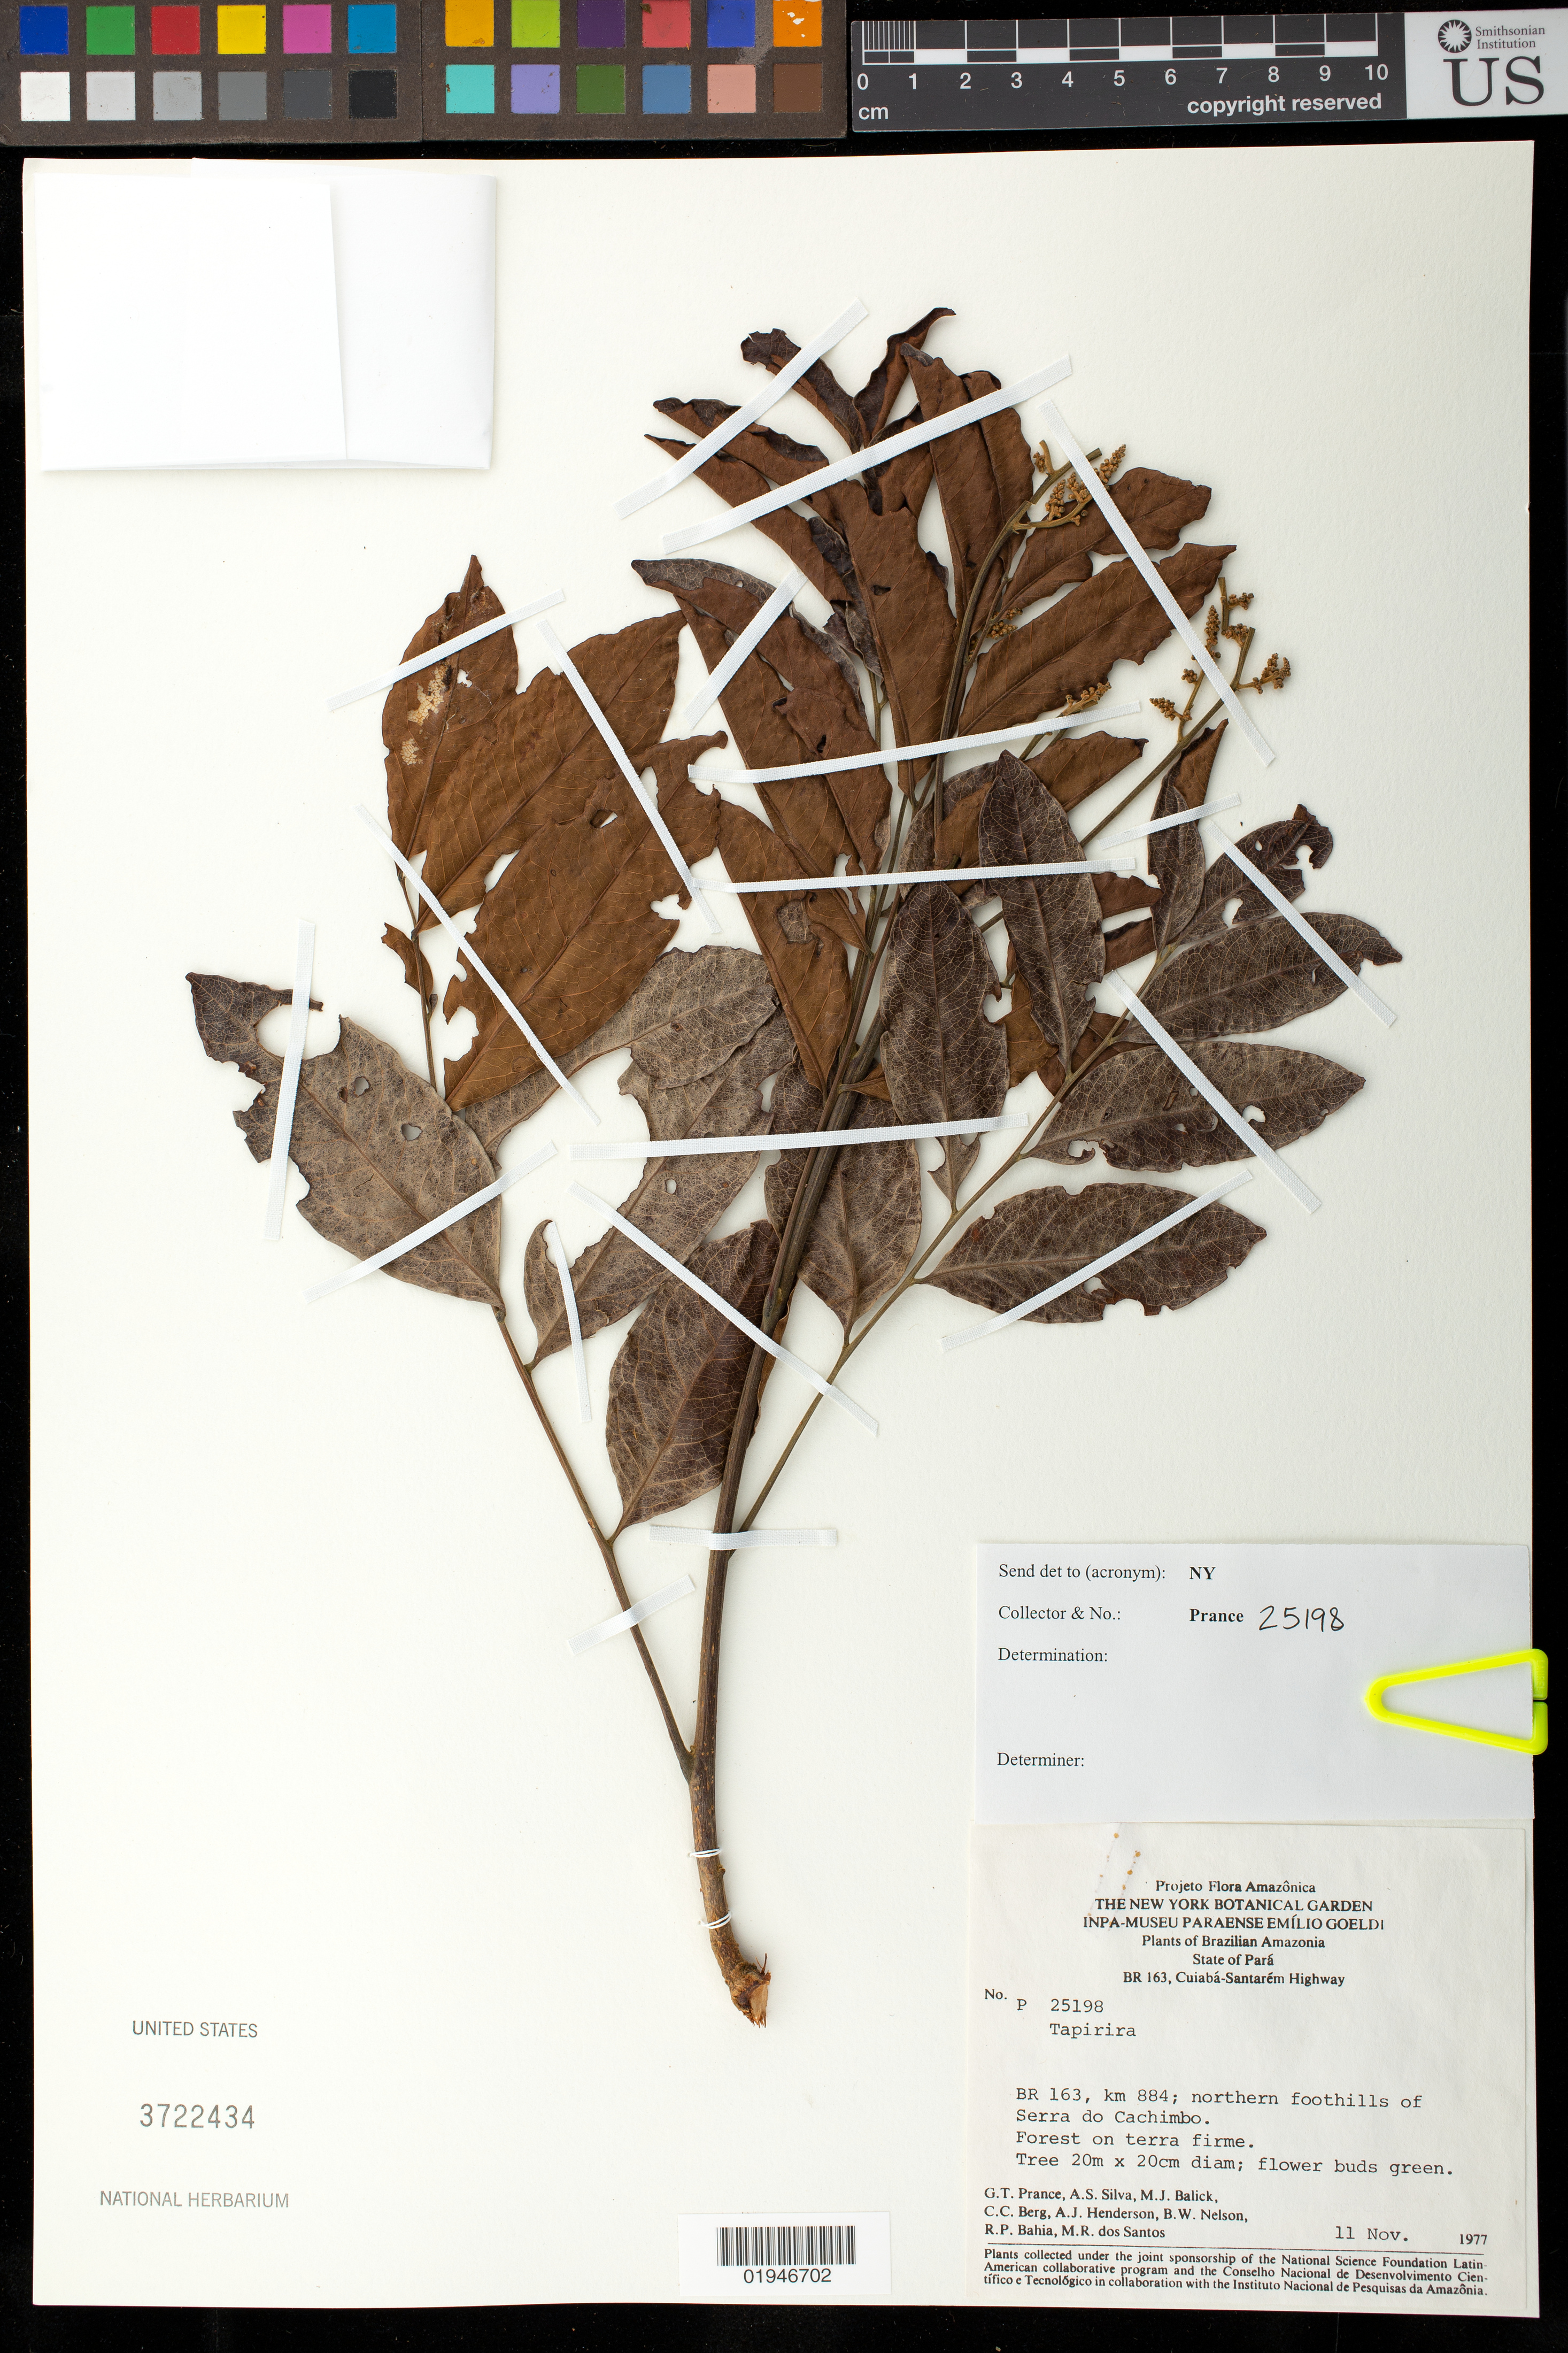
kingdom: Plantae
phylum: Tracheophyta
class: Magnoliopsida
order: Sapindales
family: Sapindaceae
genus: Matayba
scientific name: Matayba guianensis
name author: Aubl.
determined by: Acevedo-Rodríguez, P., (BOT), Smithsonian Institution - National Museum of Natural History (UNITED STATES)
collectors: G. T. Prance, A. S. Silva, M. J. Balick, C. C. Berg, A. J. Henderson, B. W. Nelson, R. P. Bahia & M. R. dos Santos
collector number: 25198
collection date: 1977-11-11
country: Brazil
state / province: Pará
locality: Cuiabá-Santarém Highway. BR 163, km 884; northern foothills of Serra do Cachimbo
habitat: Forest on terra firme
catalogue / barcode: US 3722434